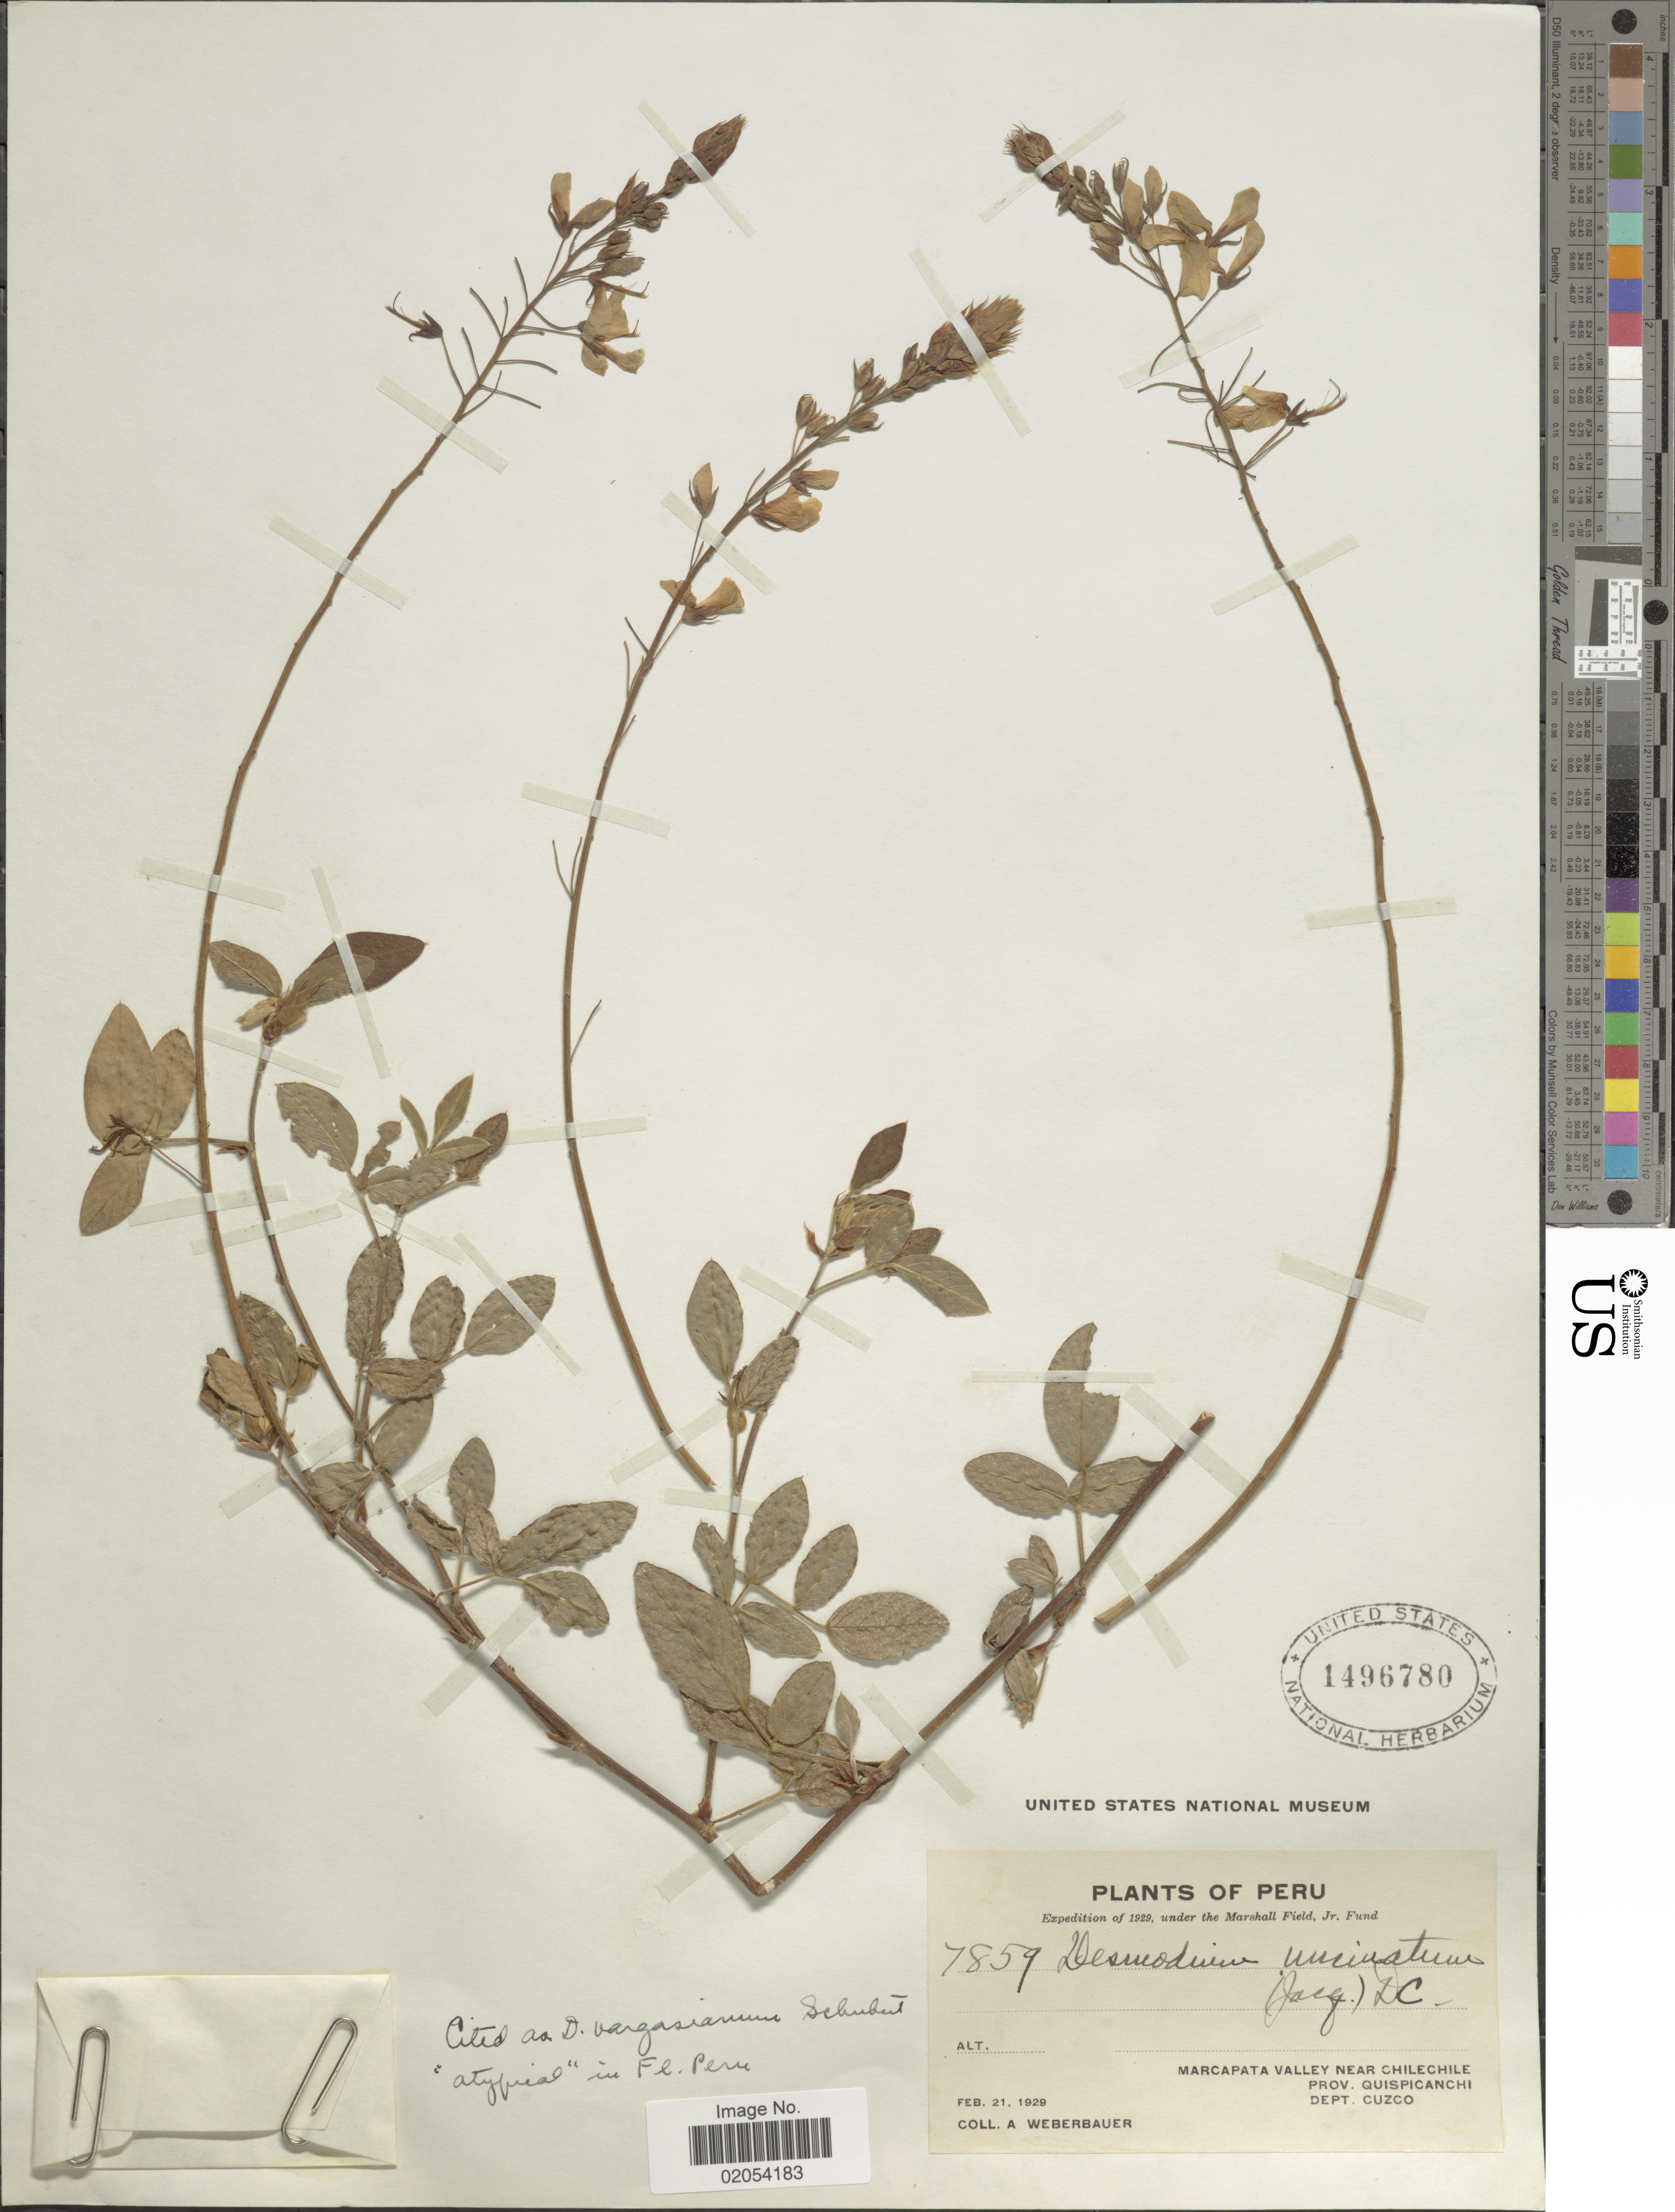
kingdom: Plantae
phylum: Tracheophyta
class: Magnoliopsida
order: Fabales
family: Fabaceae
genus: Desmodium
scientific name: Desmodium vargasianum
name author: B.G. Schub.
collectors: A. Weberbauer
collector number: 7859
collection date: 1929-02-21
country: Peru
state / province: Cusco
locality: Marcapata valley near Chilechile Prov. Quispicanchi. Dept. Cuzco.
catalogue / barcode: US 1496780